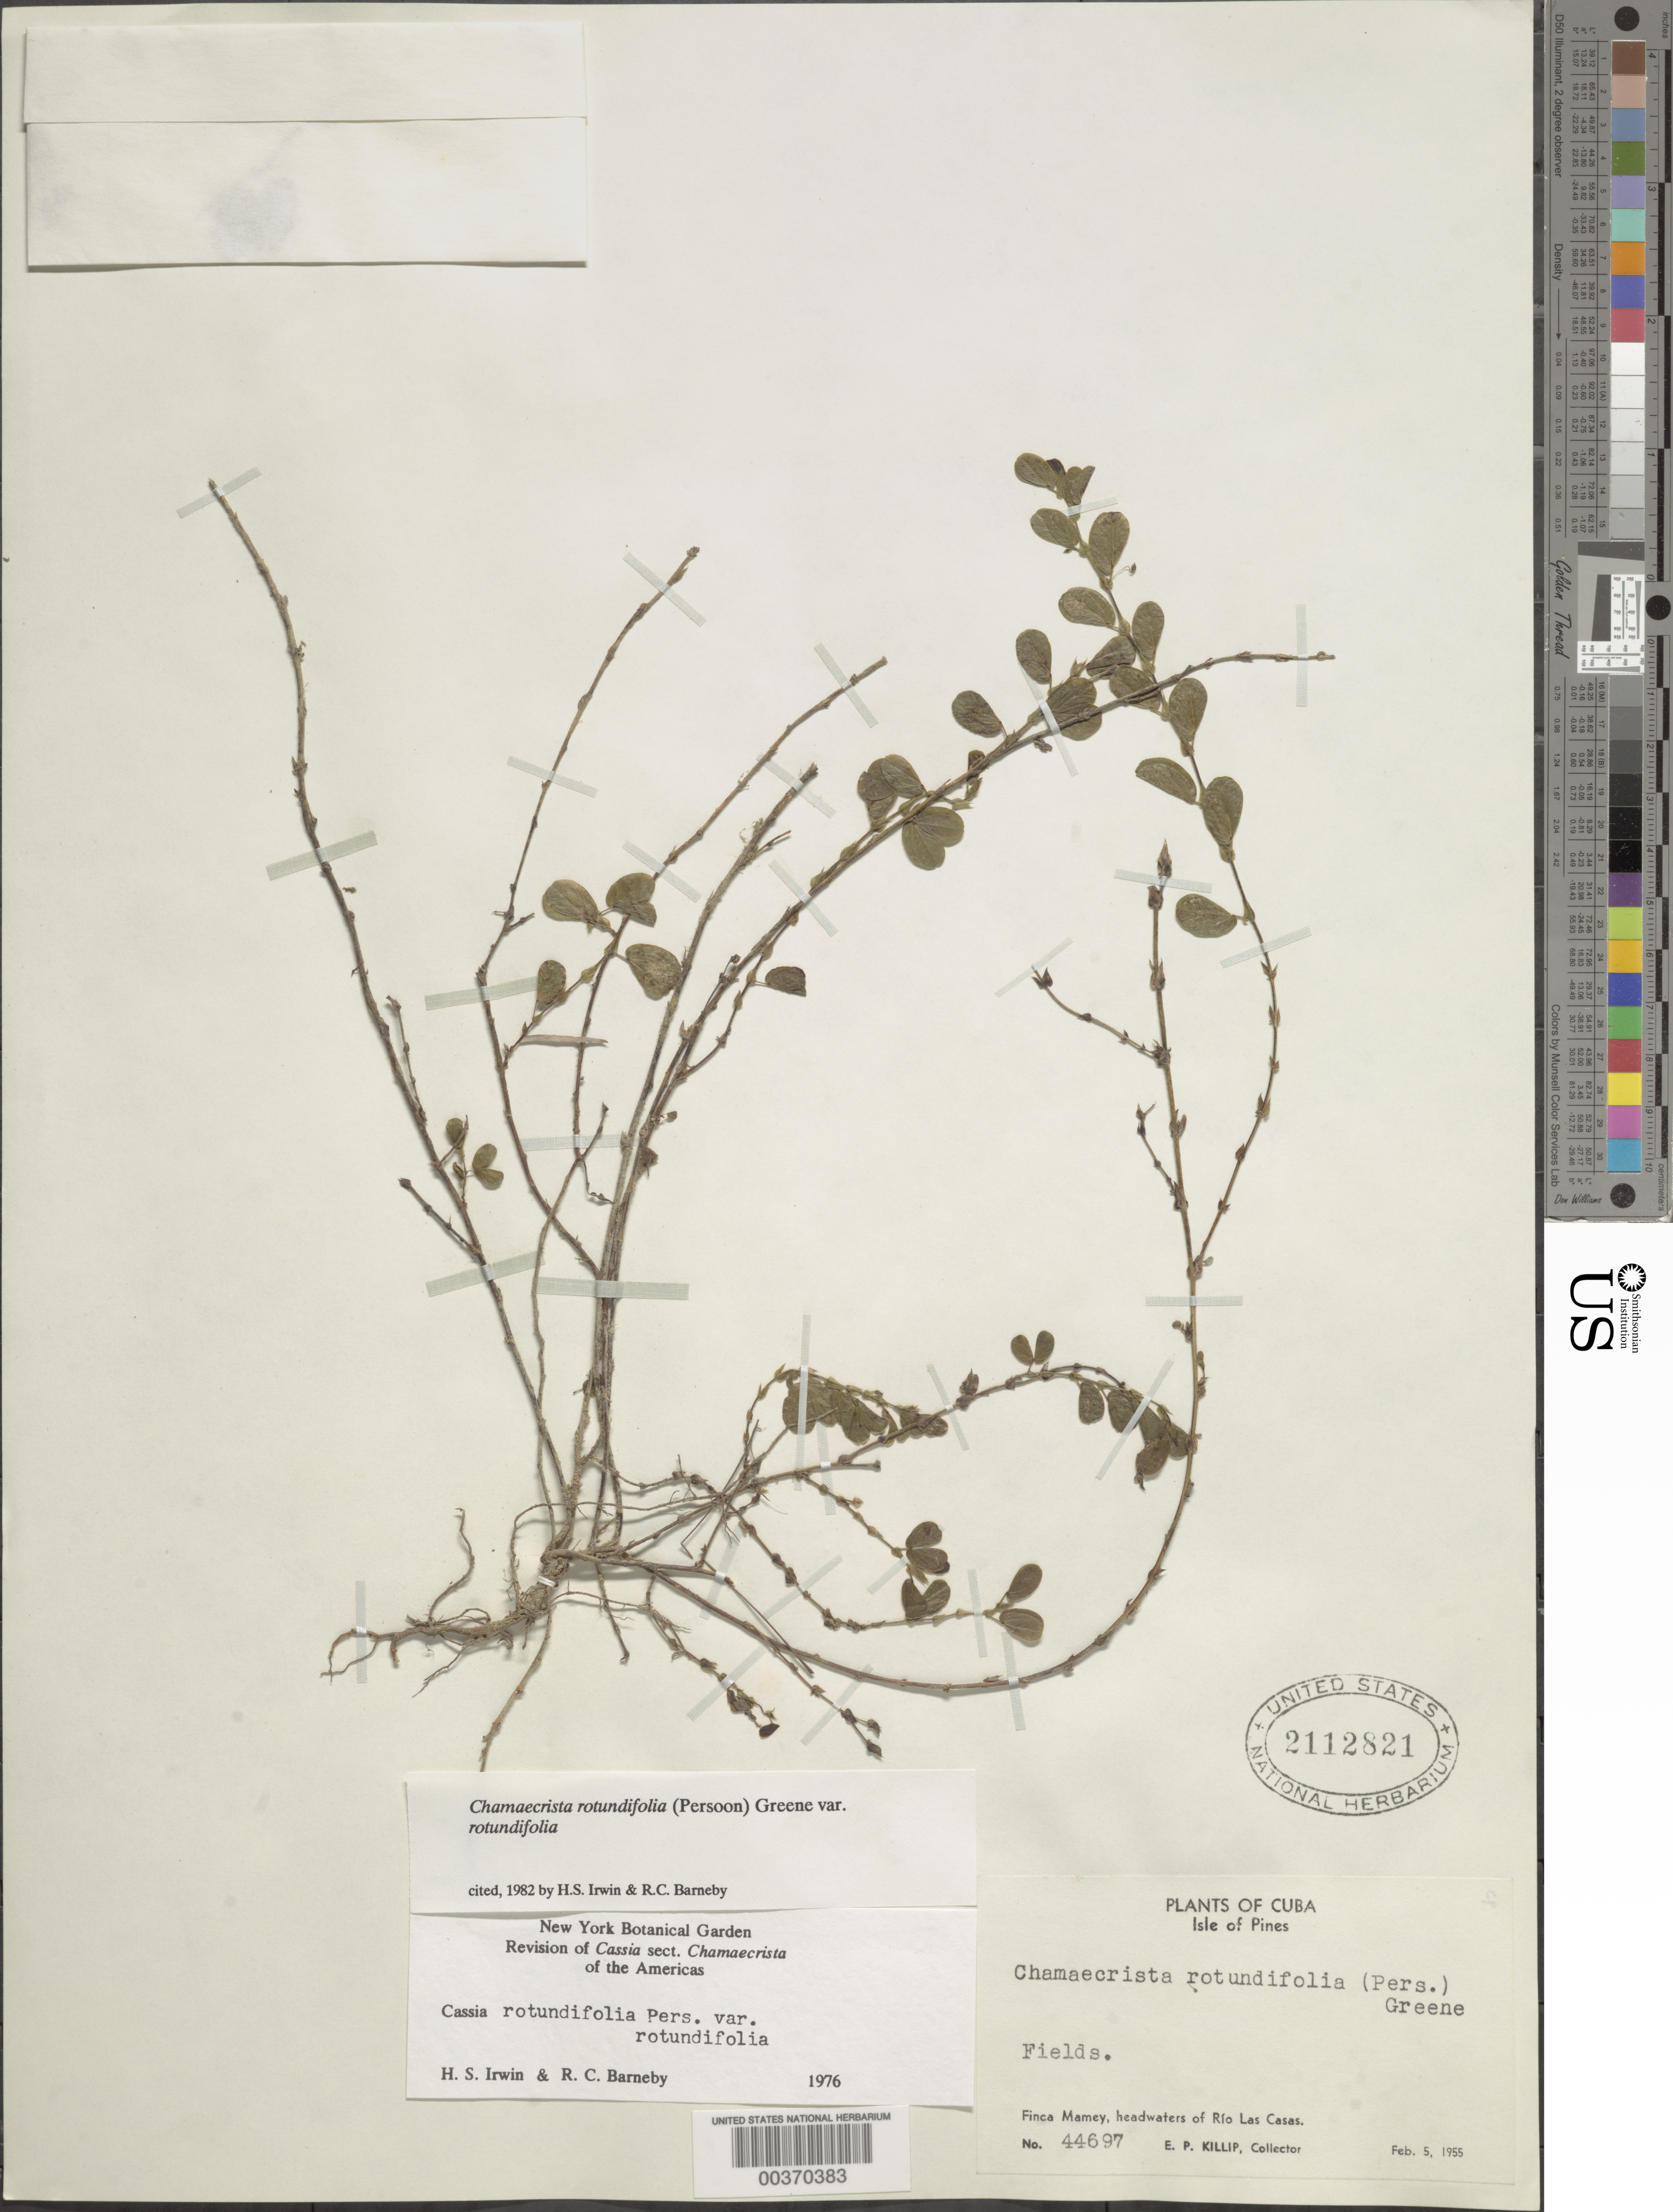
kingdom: Plantae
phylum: Tracheophyta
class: Magnoliopsida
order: Fabales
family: Fabaceae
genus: Chamaecrista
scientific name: Chamaecrista rotundifolia var. rotundifolia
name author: (Pers.) Greene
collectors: E. P. Killip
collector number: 44697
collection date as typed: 05 Feb 1955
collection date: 1955-02-05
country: Cuba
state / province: Isla de La Juventud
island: Isla de La Juventud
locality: Finca mamey, headwaters of rio las casas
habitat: Fields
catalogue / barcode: US 2112821